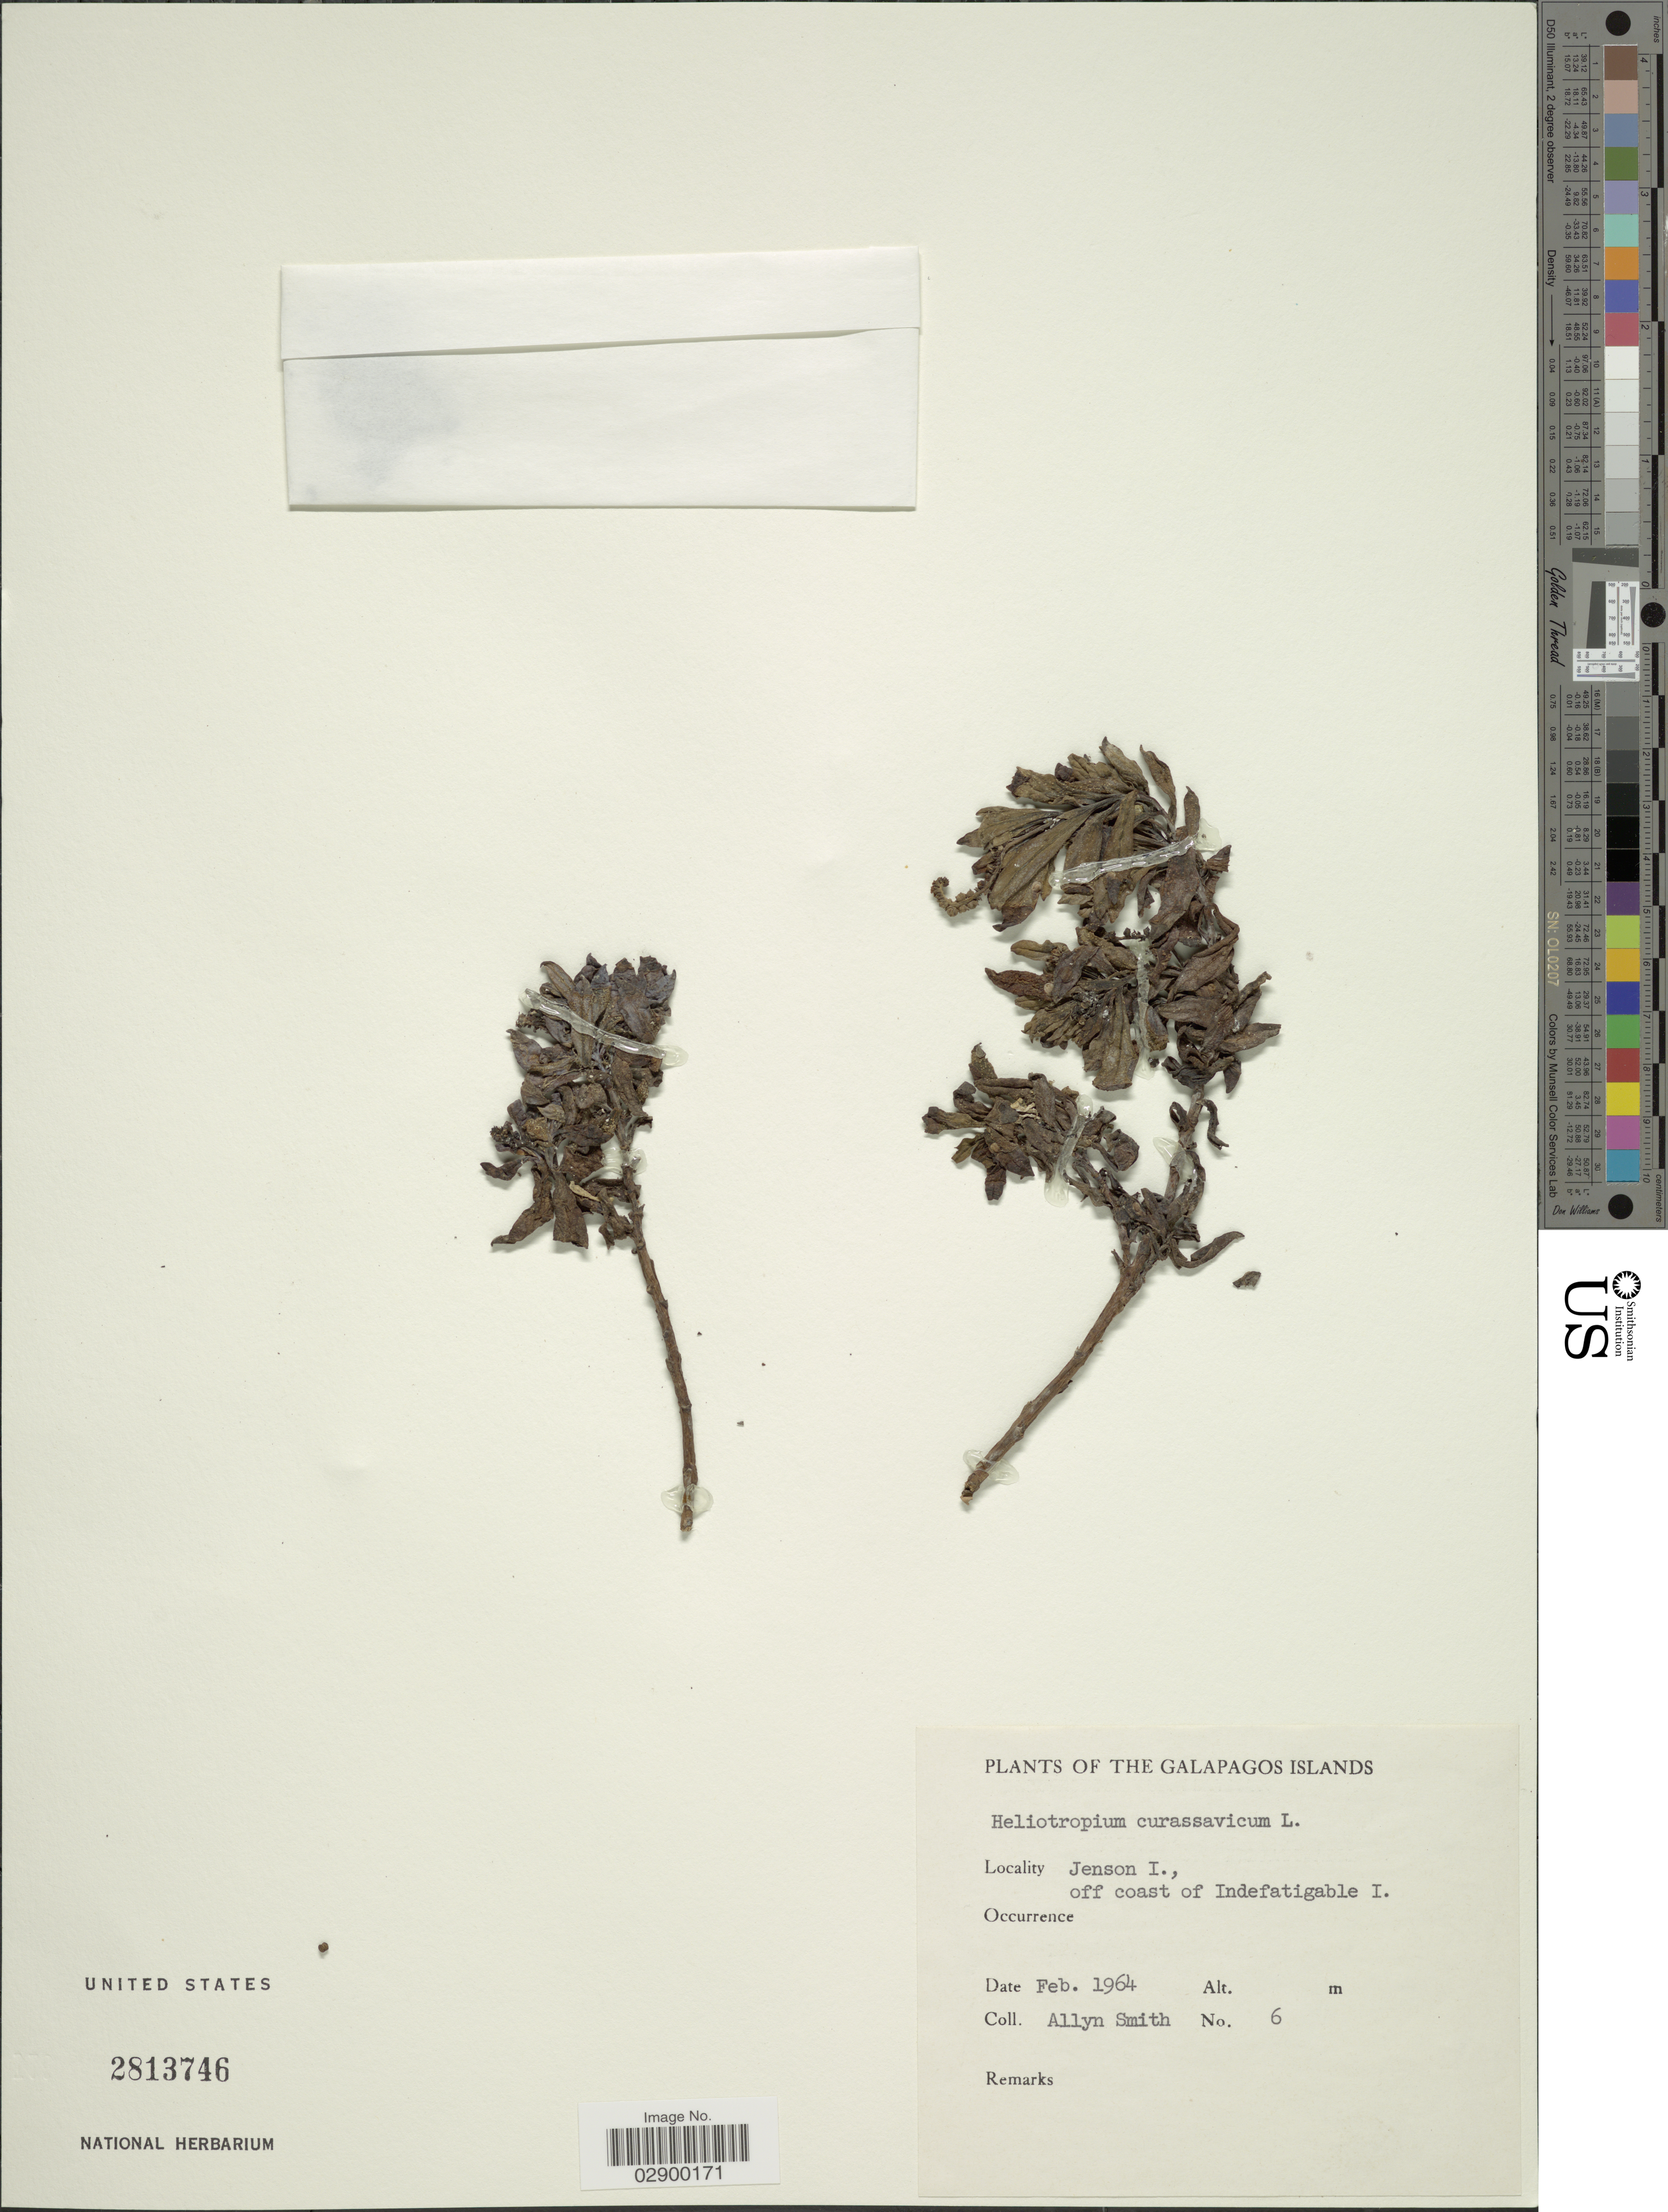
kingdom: Plantae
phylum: Tracheophyta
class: Magnoliopsida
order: Boraginales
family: Heliotropiaceae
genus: Heliotropium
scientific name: Heliotropium curassavicum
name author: L.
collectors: A. Smith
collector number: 6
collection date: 1964-02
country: Ecuador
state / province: Colón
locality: The Galapagos Islands, Jenson I., off coast of Indefatigable I.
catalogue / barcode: US 2813746